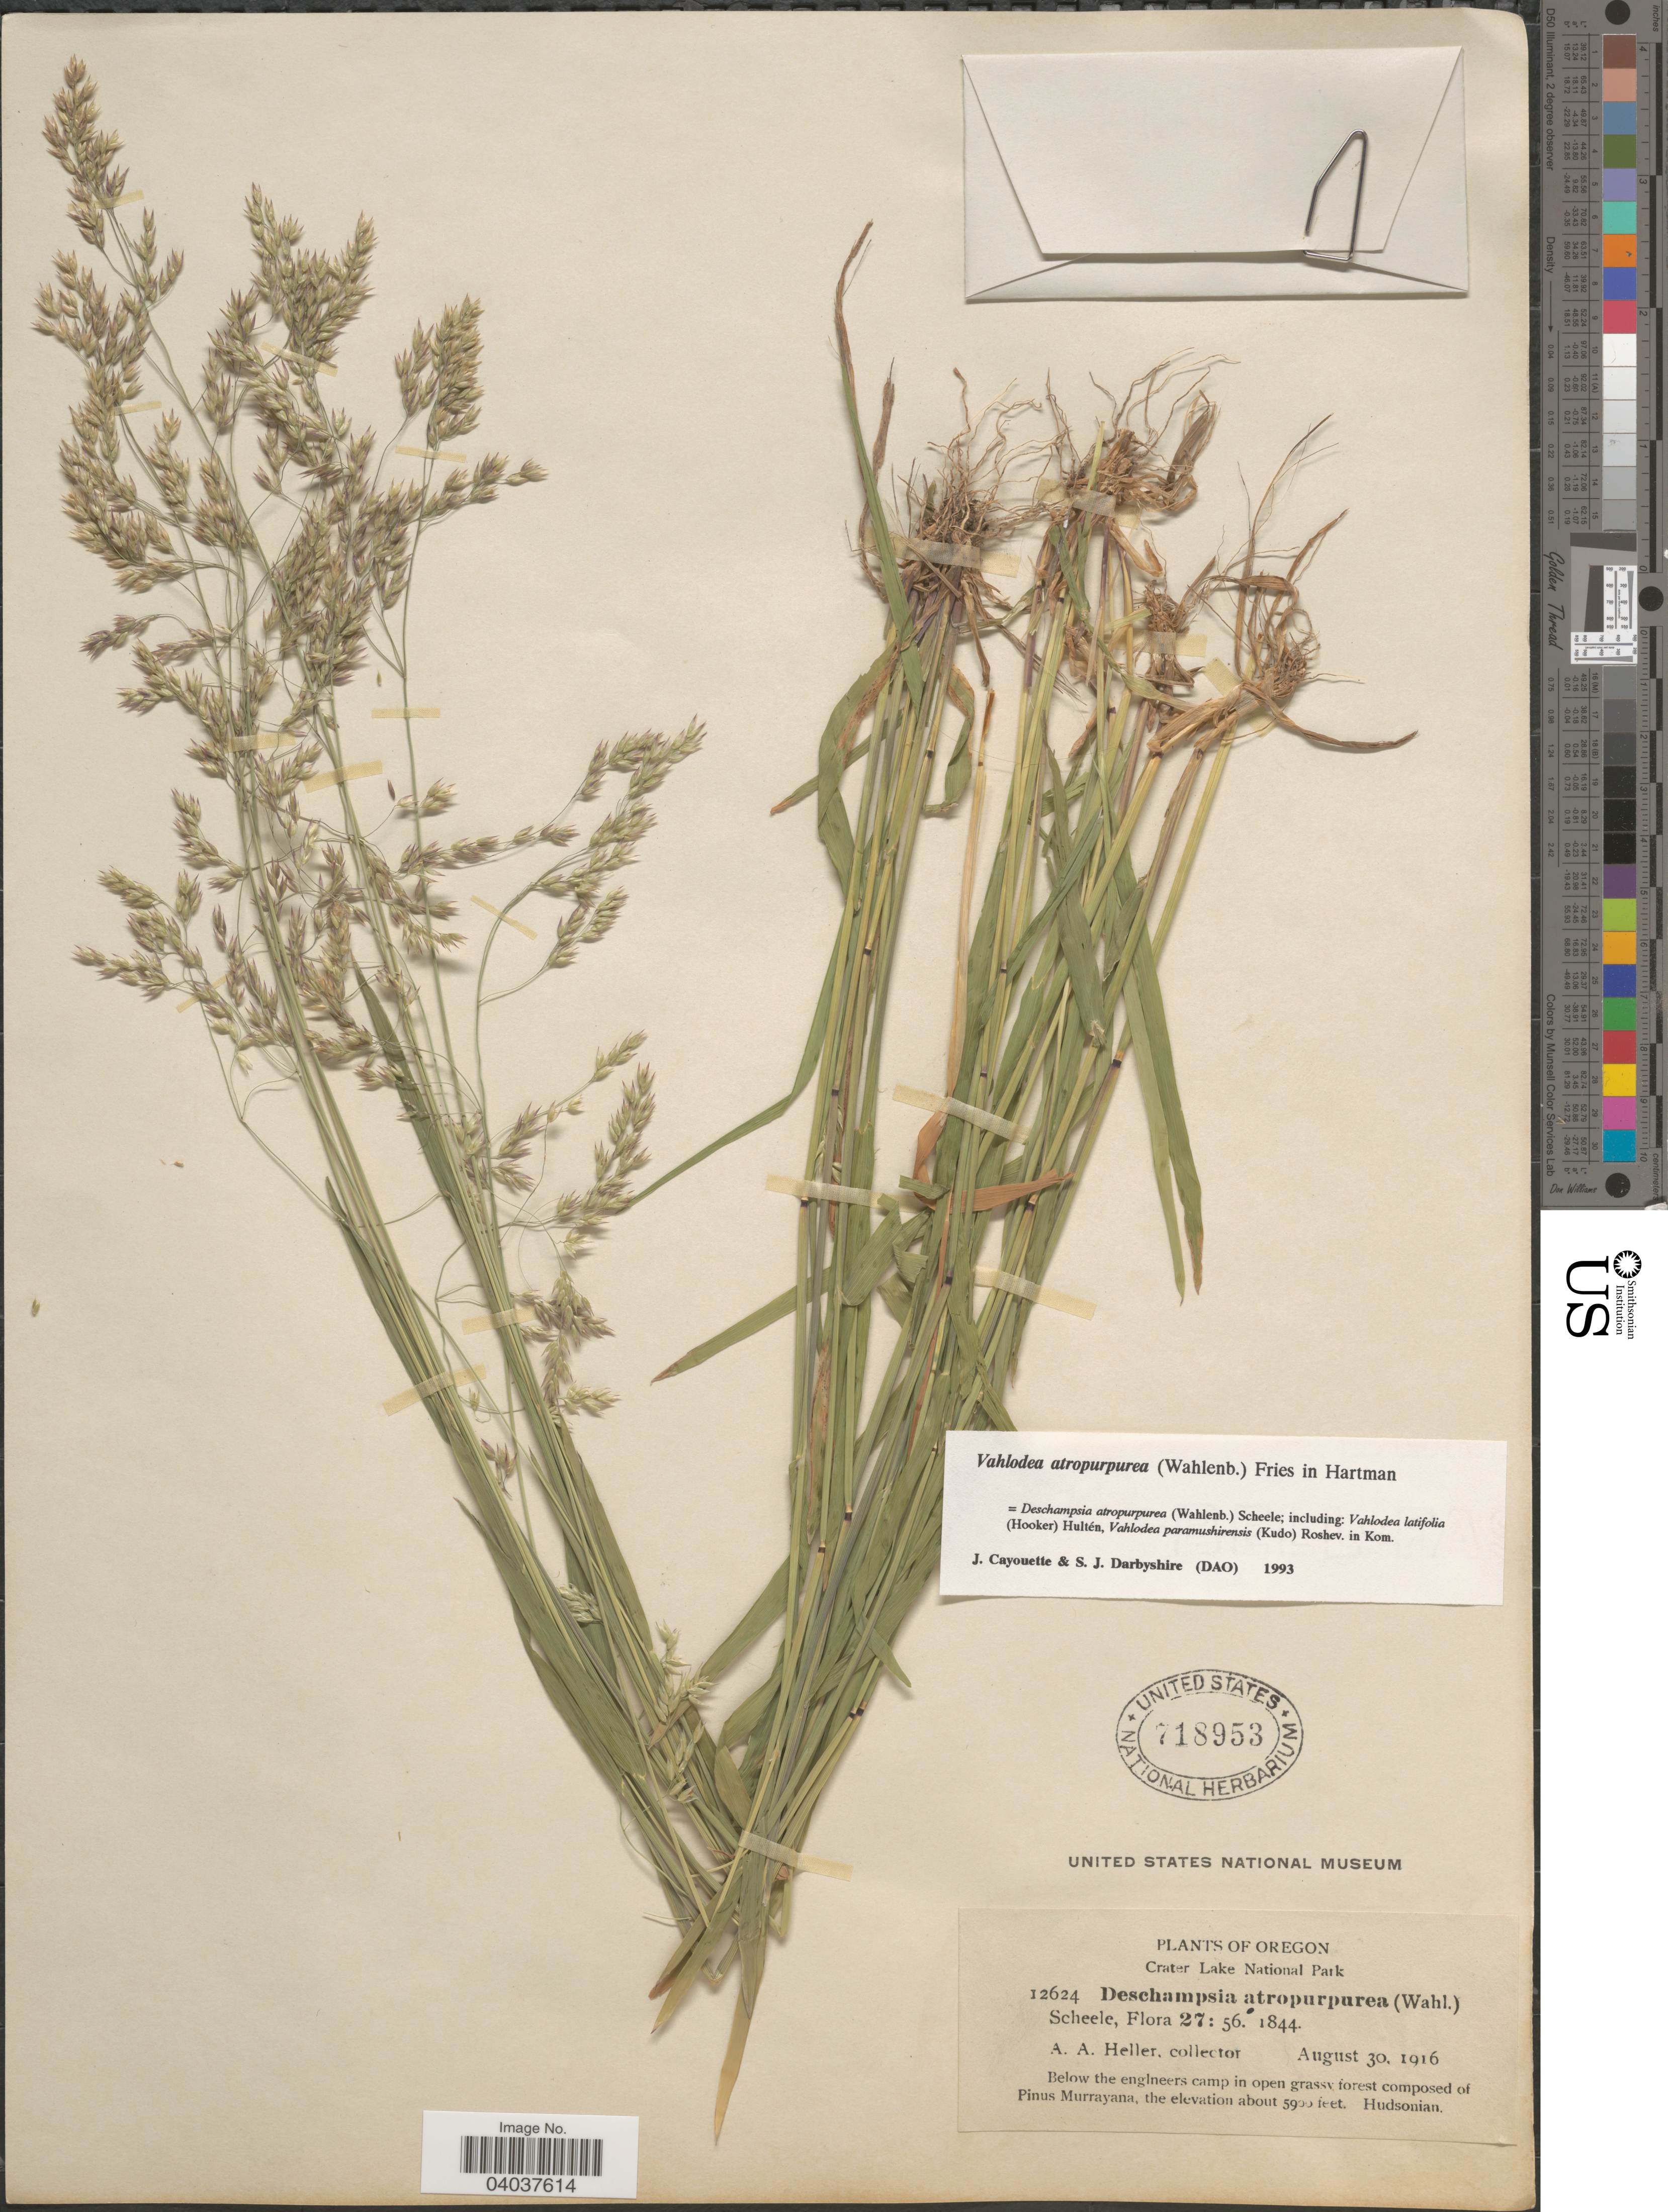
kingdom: Plantae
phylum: Tracheophyta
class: Liliopsida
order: Poales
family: Poaceae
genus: Vahlodea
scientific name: Vahlodea atropurpurea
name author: (Wahlenb.) Fr. ex Hartm.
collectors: A. A. Heller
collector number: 12624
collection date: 1916-08-30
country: United States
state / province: Oregon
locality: Crater Lake National Park.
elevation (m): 1798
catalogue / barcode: US 718953